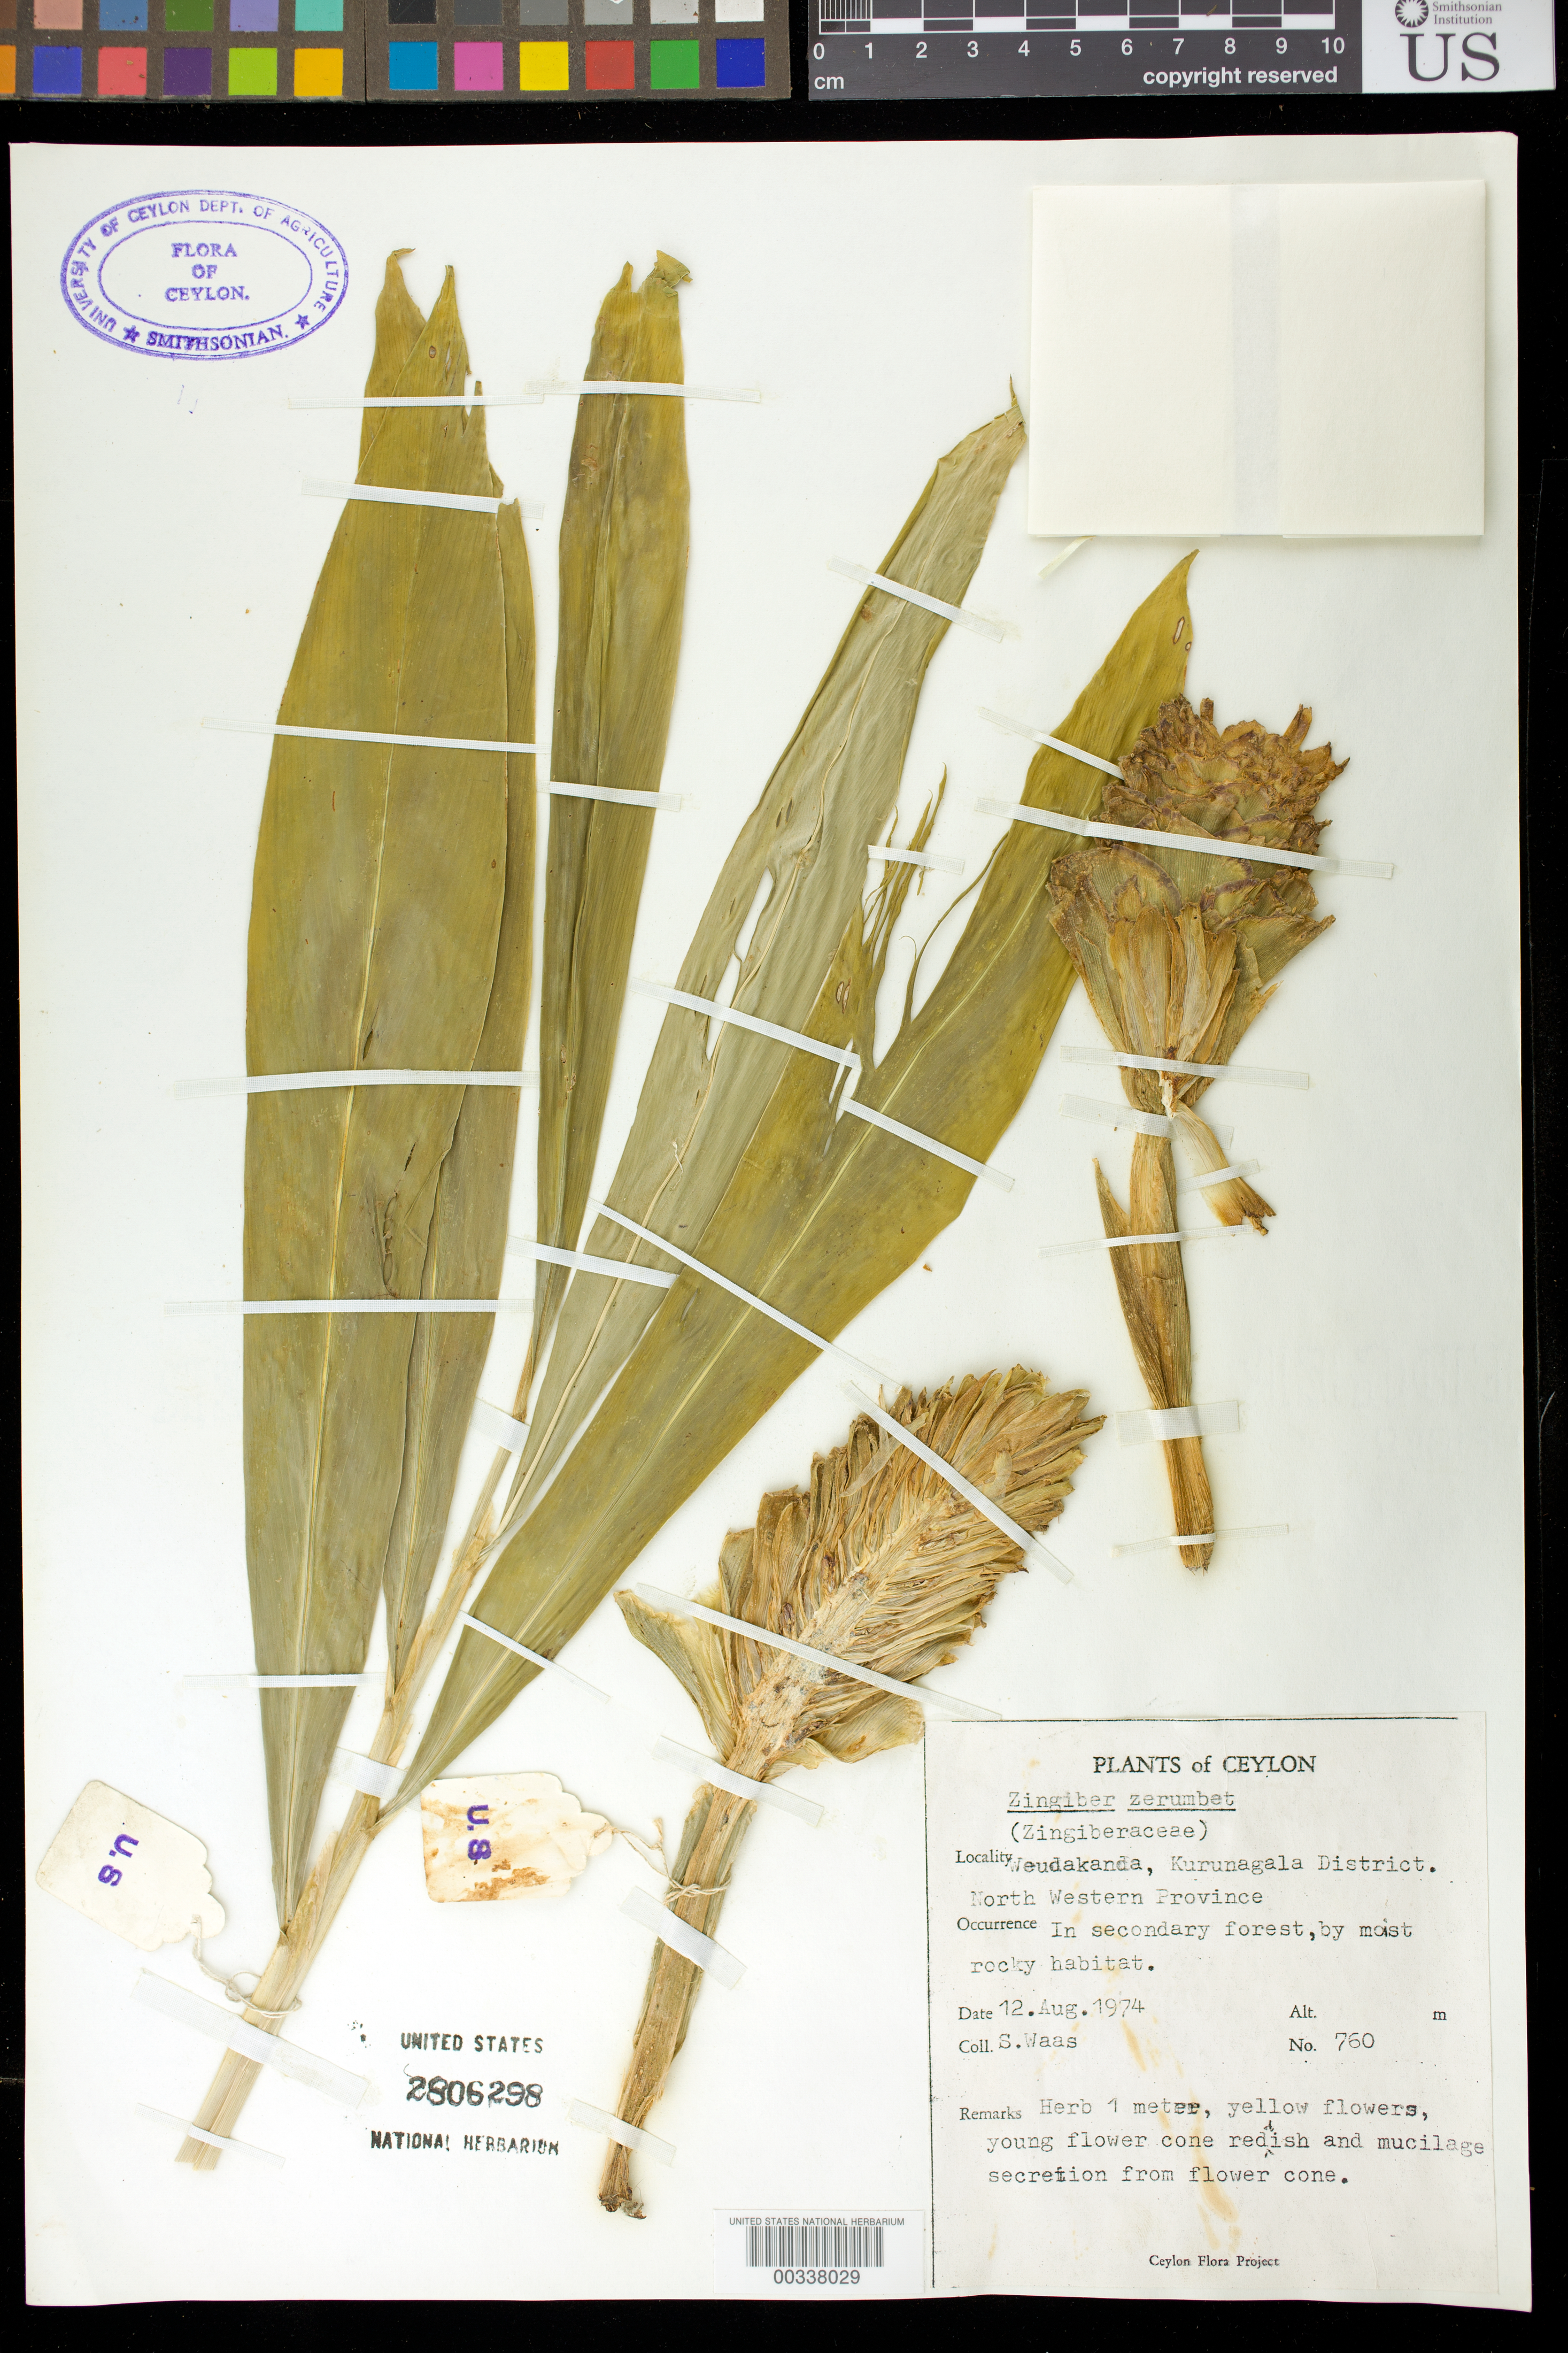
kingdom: Plantae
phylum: Tracheophyta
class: Liliopsida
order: Zingiberales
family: Zingiberaceae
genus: Zingiber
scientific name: Zingiber zerumbet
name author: (L.) Sm.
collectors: S. Waas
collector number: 760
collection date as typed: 12 Aug 1974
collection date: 1974-08-12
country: Sri Lanka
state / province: North Western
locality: Plants of ceylon, weudakanda, kurunagala dist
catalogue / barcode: US 2806298